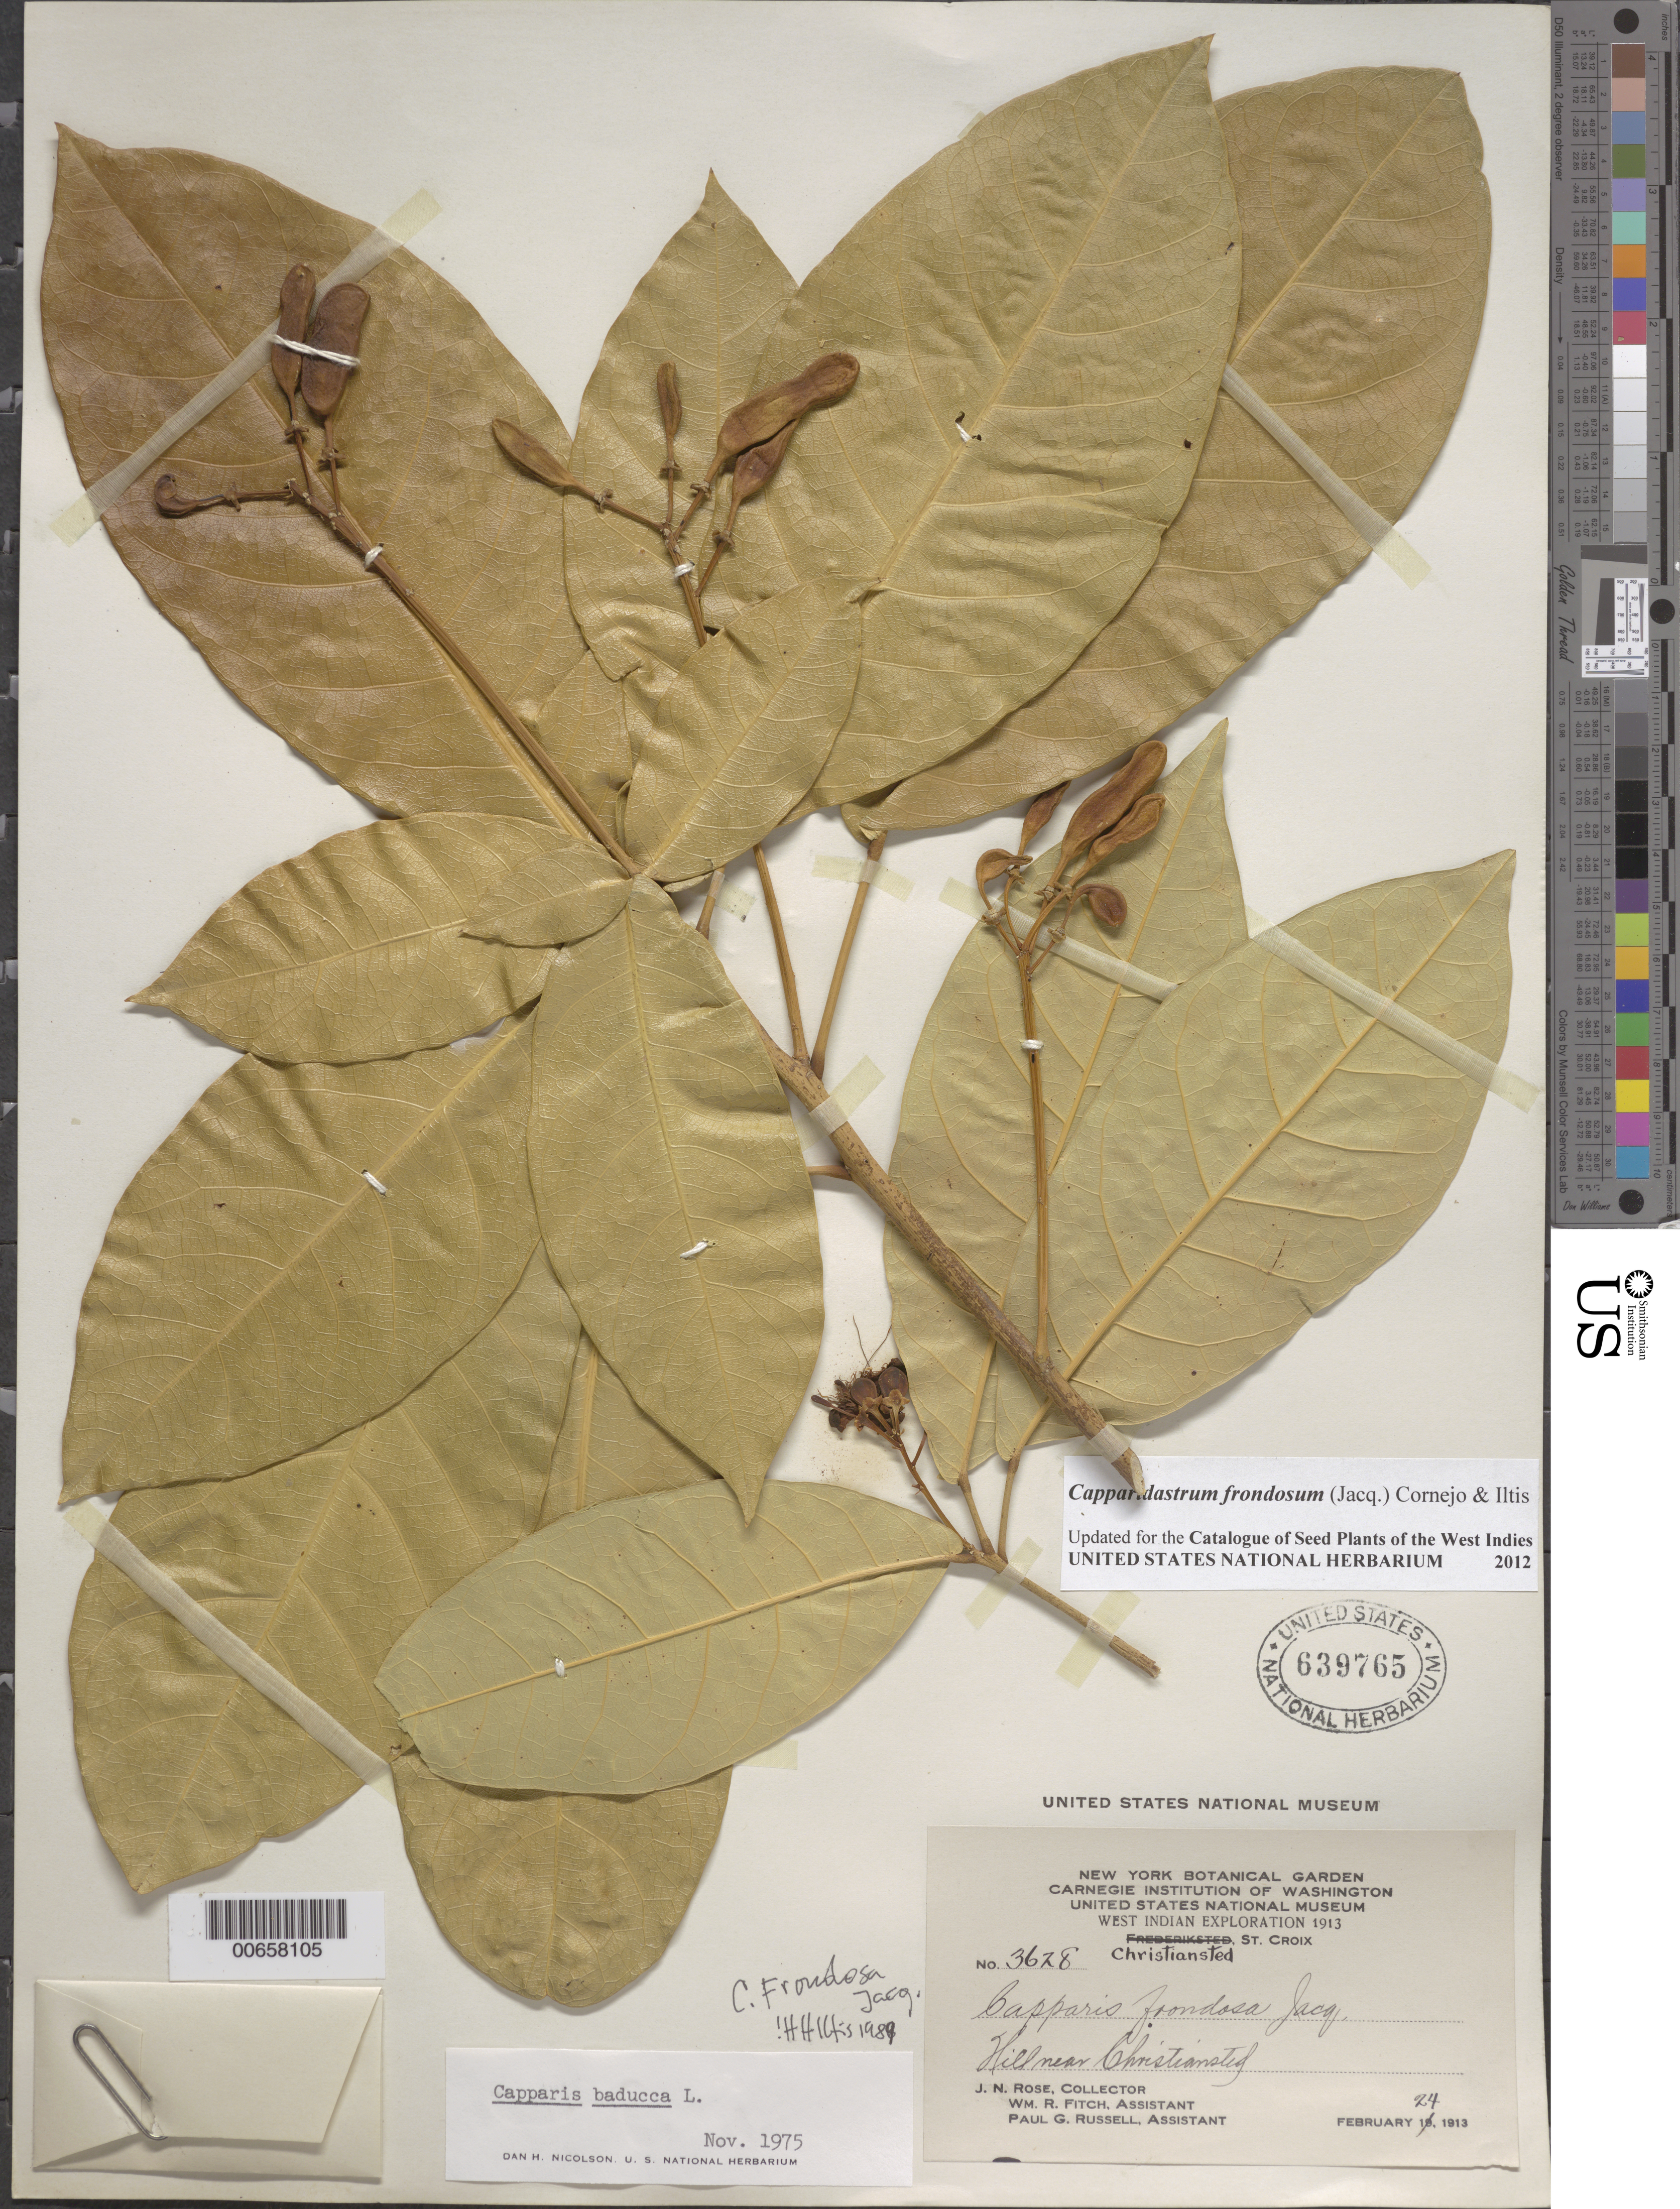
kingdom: Plantae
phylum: Tracheophyta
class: Magnoliopsida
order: Brassicales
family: Capparaceae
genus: Capparis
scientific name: Capparis baducca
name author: L.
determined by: Nicolson, Dan H.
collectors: J. N. Rose, W. R. Fitch & P. G. Russell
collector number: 3628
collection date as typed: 24 Feb 1913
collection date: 1913-02-24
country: U.S. Virgin Islands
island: St. Croix Island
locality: Christiansted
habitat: Hill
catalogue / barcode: US 639765